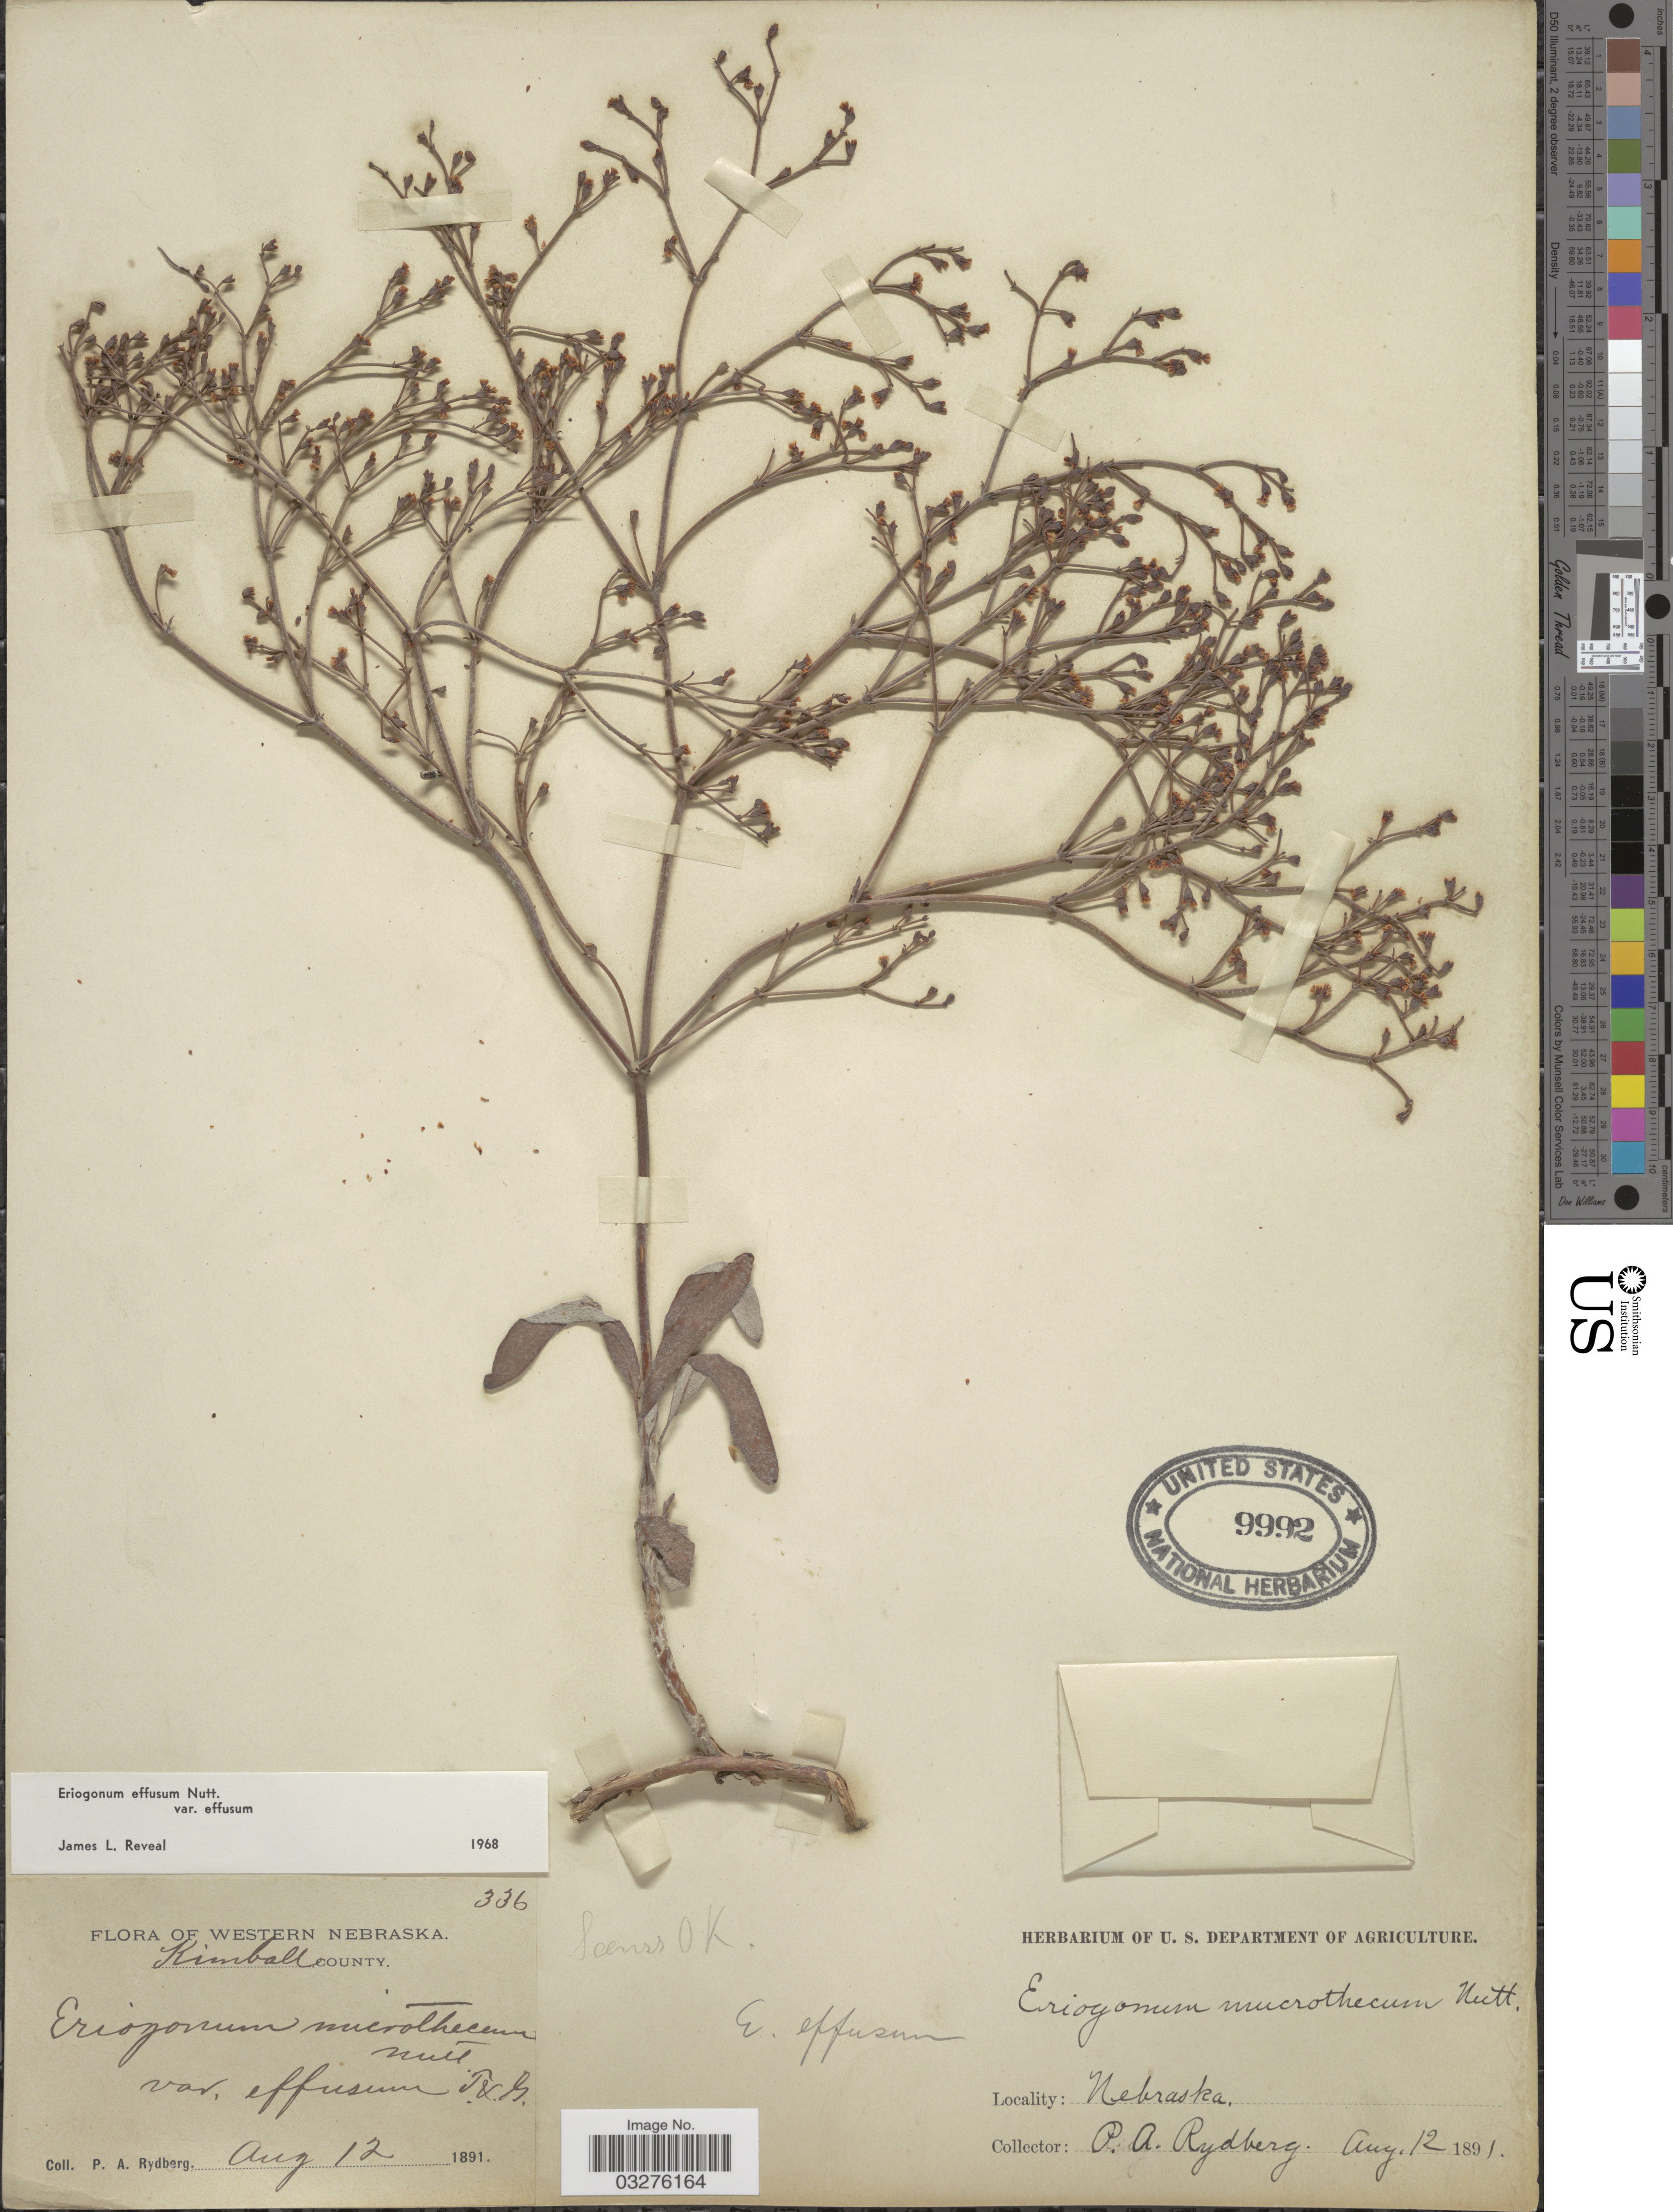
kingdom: Plantae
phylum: Tracheophyta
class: Magnoliopsida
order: Caryophyllales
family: Polygonaceae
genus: Eriogonum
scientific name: Eriogonum effusum var. effusum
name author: Nutt.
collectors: P. A. Rydberg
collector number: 336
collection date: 1891-08-12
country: United States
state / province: Nebraska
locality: Western Nebraska. Kimball County.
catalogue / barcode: US 9992